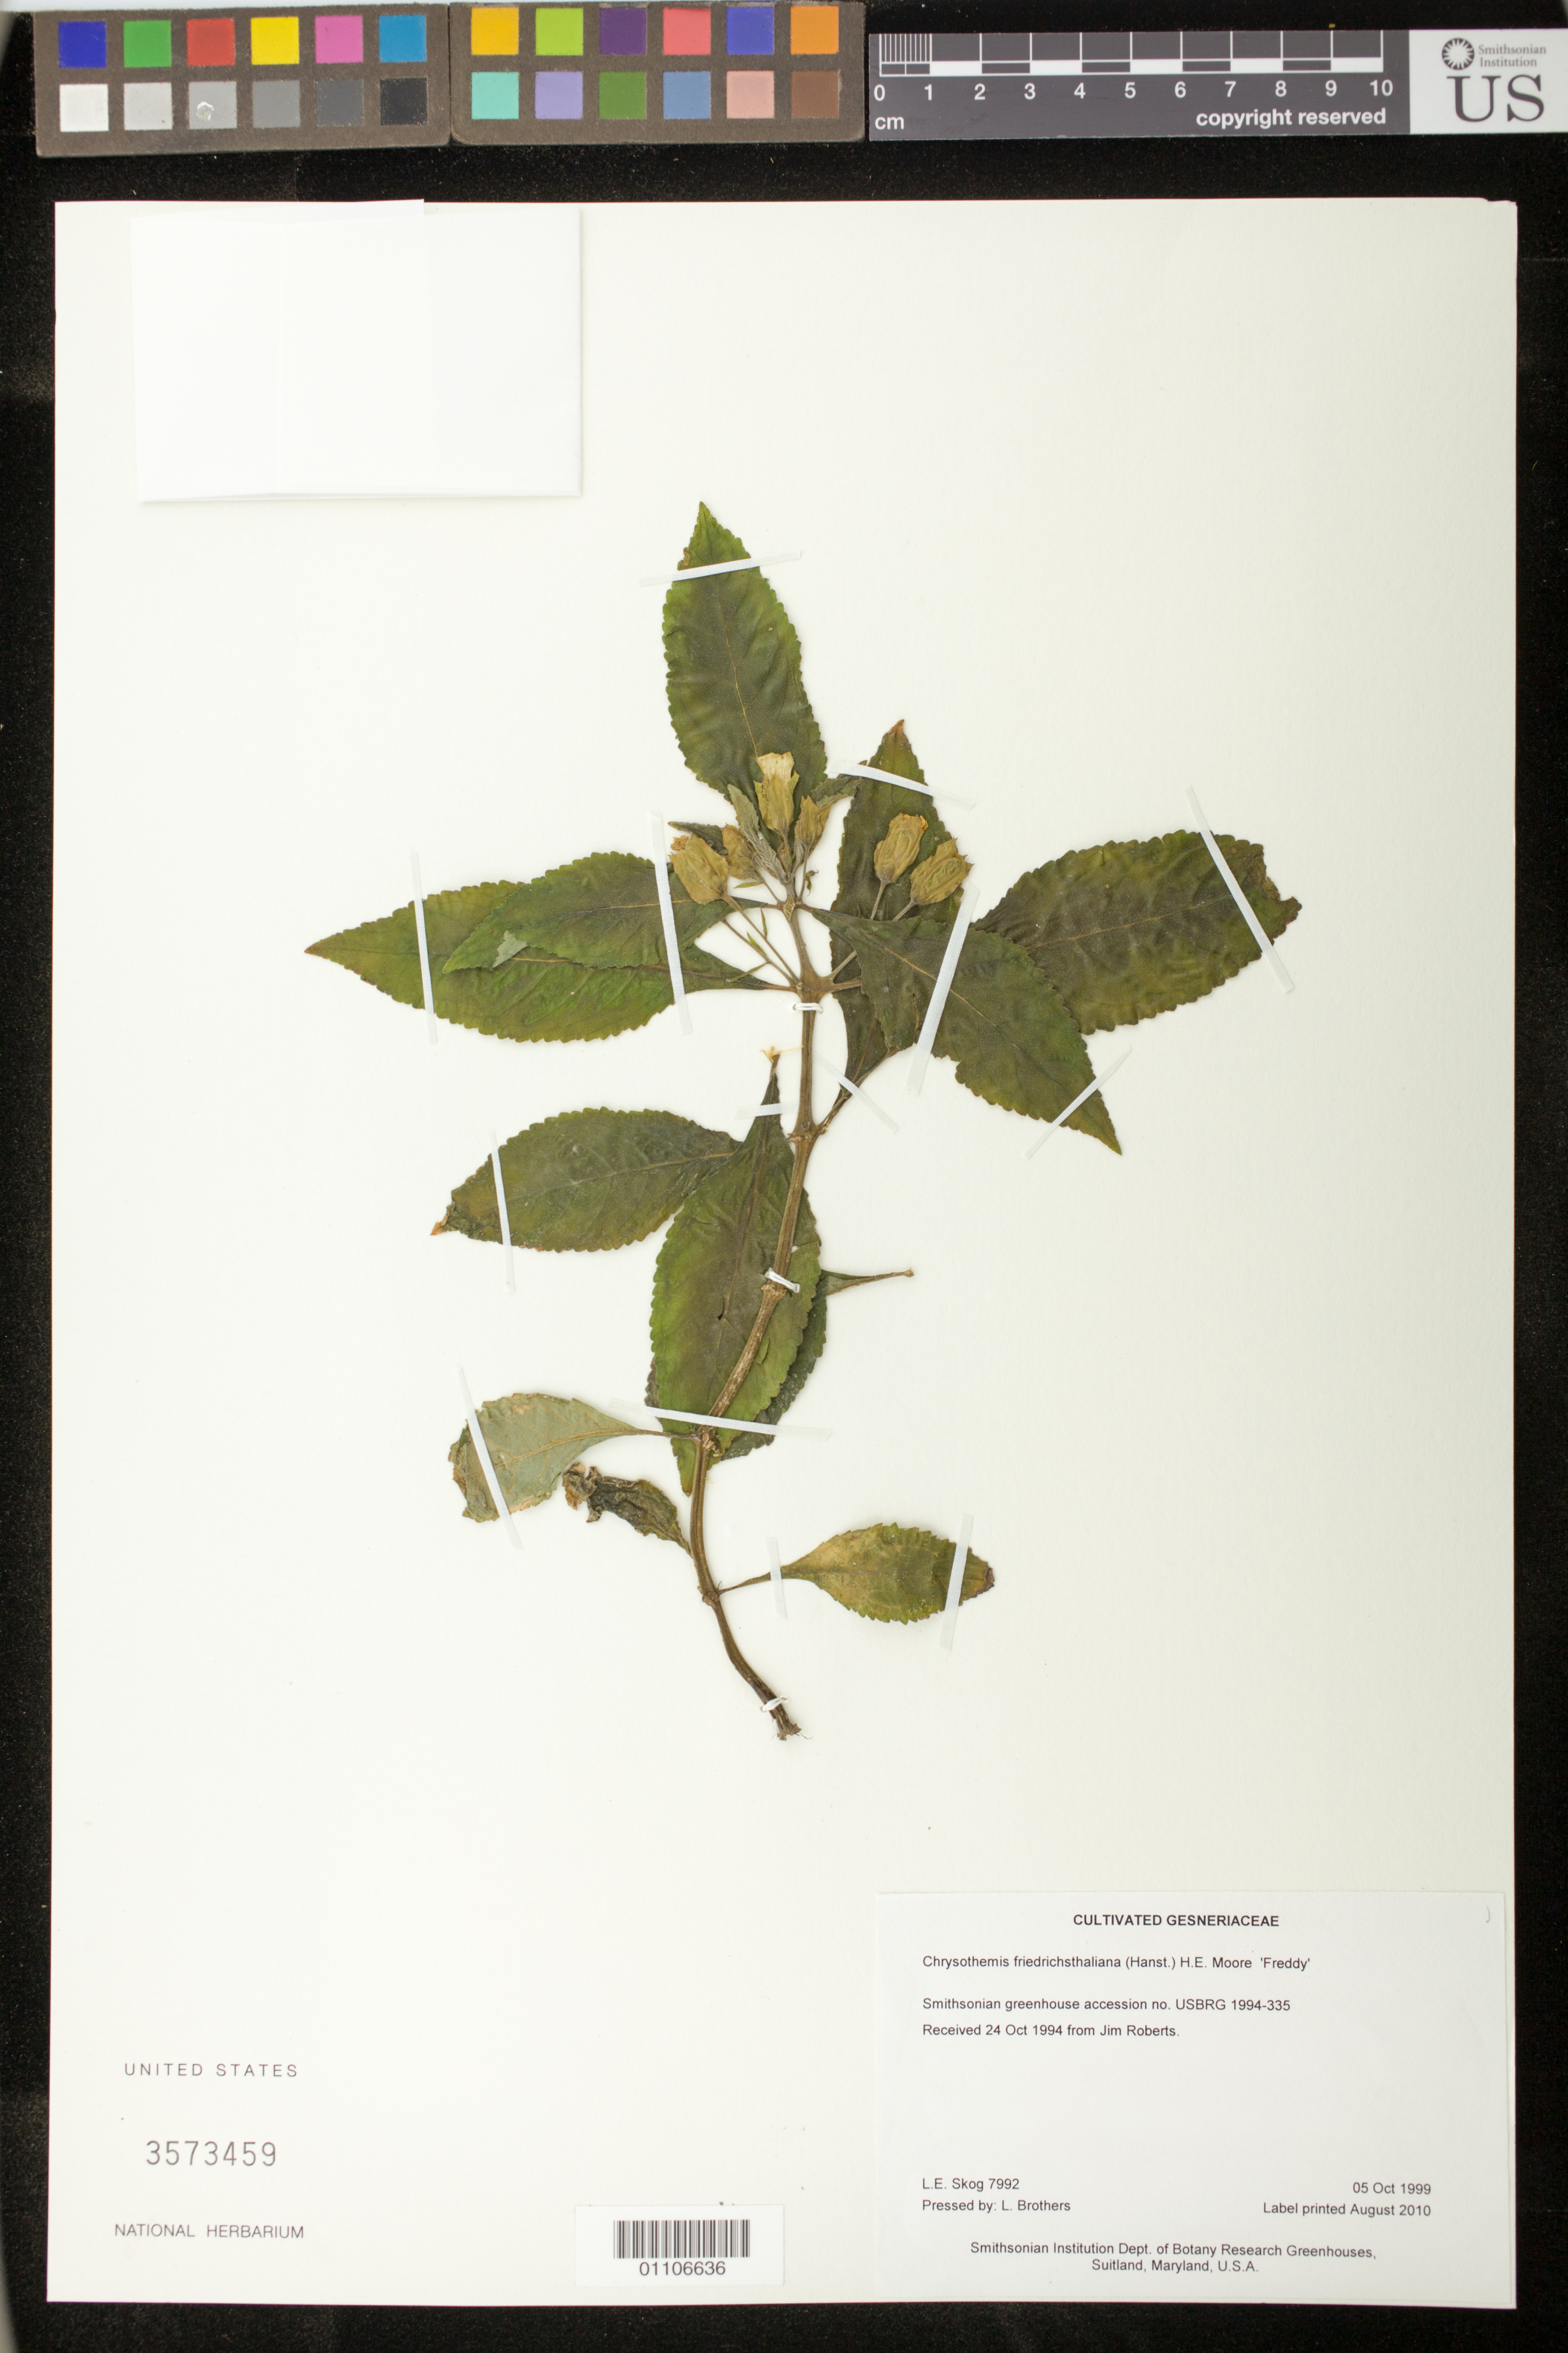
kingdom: Plantae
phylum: Tracheophyta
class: Magnoliopsida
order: Lamiales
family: Gesneriaceae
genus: Chrysothemis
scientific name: Chrysothemis friedrichsthaliana 'Freddy'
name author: (Hanst.) H.E. Moore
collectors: L. E. Skog & L. Brothers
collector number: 7992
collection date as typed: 05 Oct 1999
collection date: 1999-10-05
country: United States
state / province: Maryland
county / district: Prince George's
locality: Smithsonian Institution Dept. of Botany Research Greenhouses, Suitland, Maryland, U.S.A.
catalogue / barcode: US 3573459